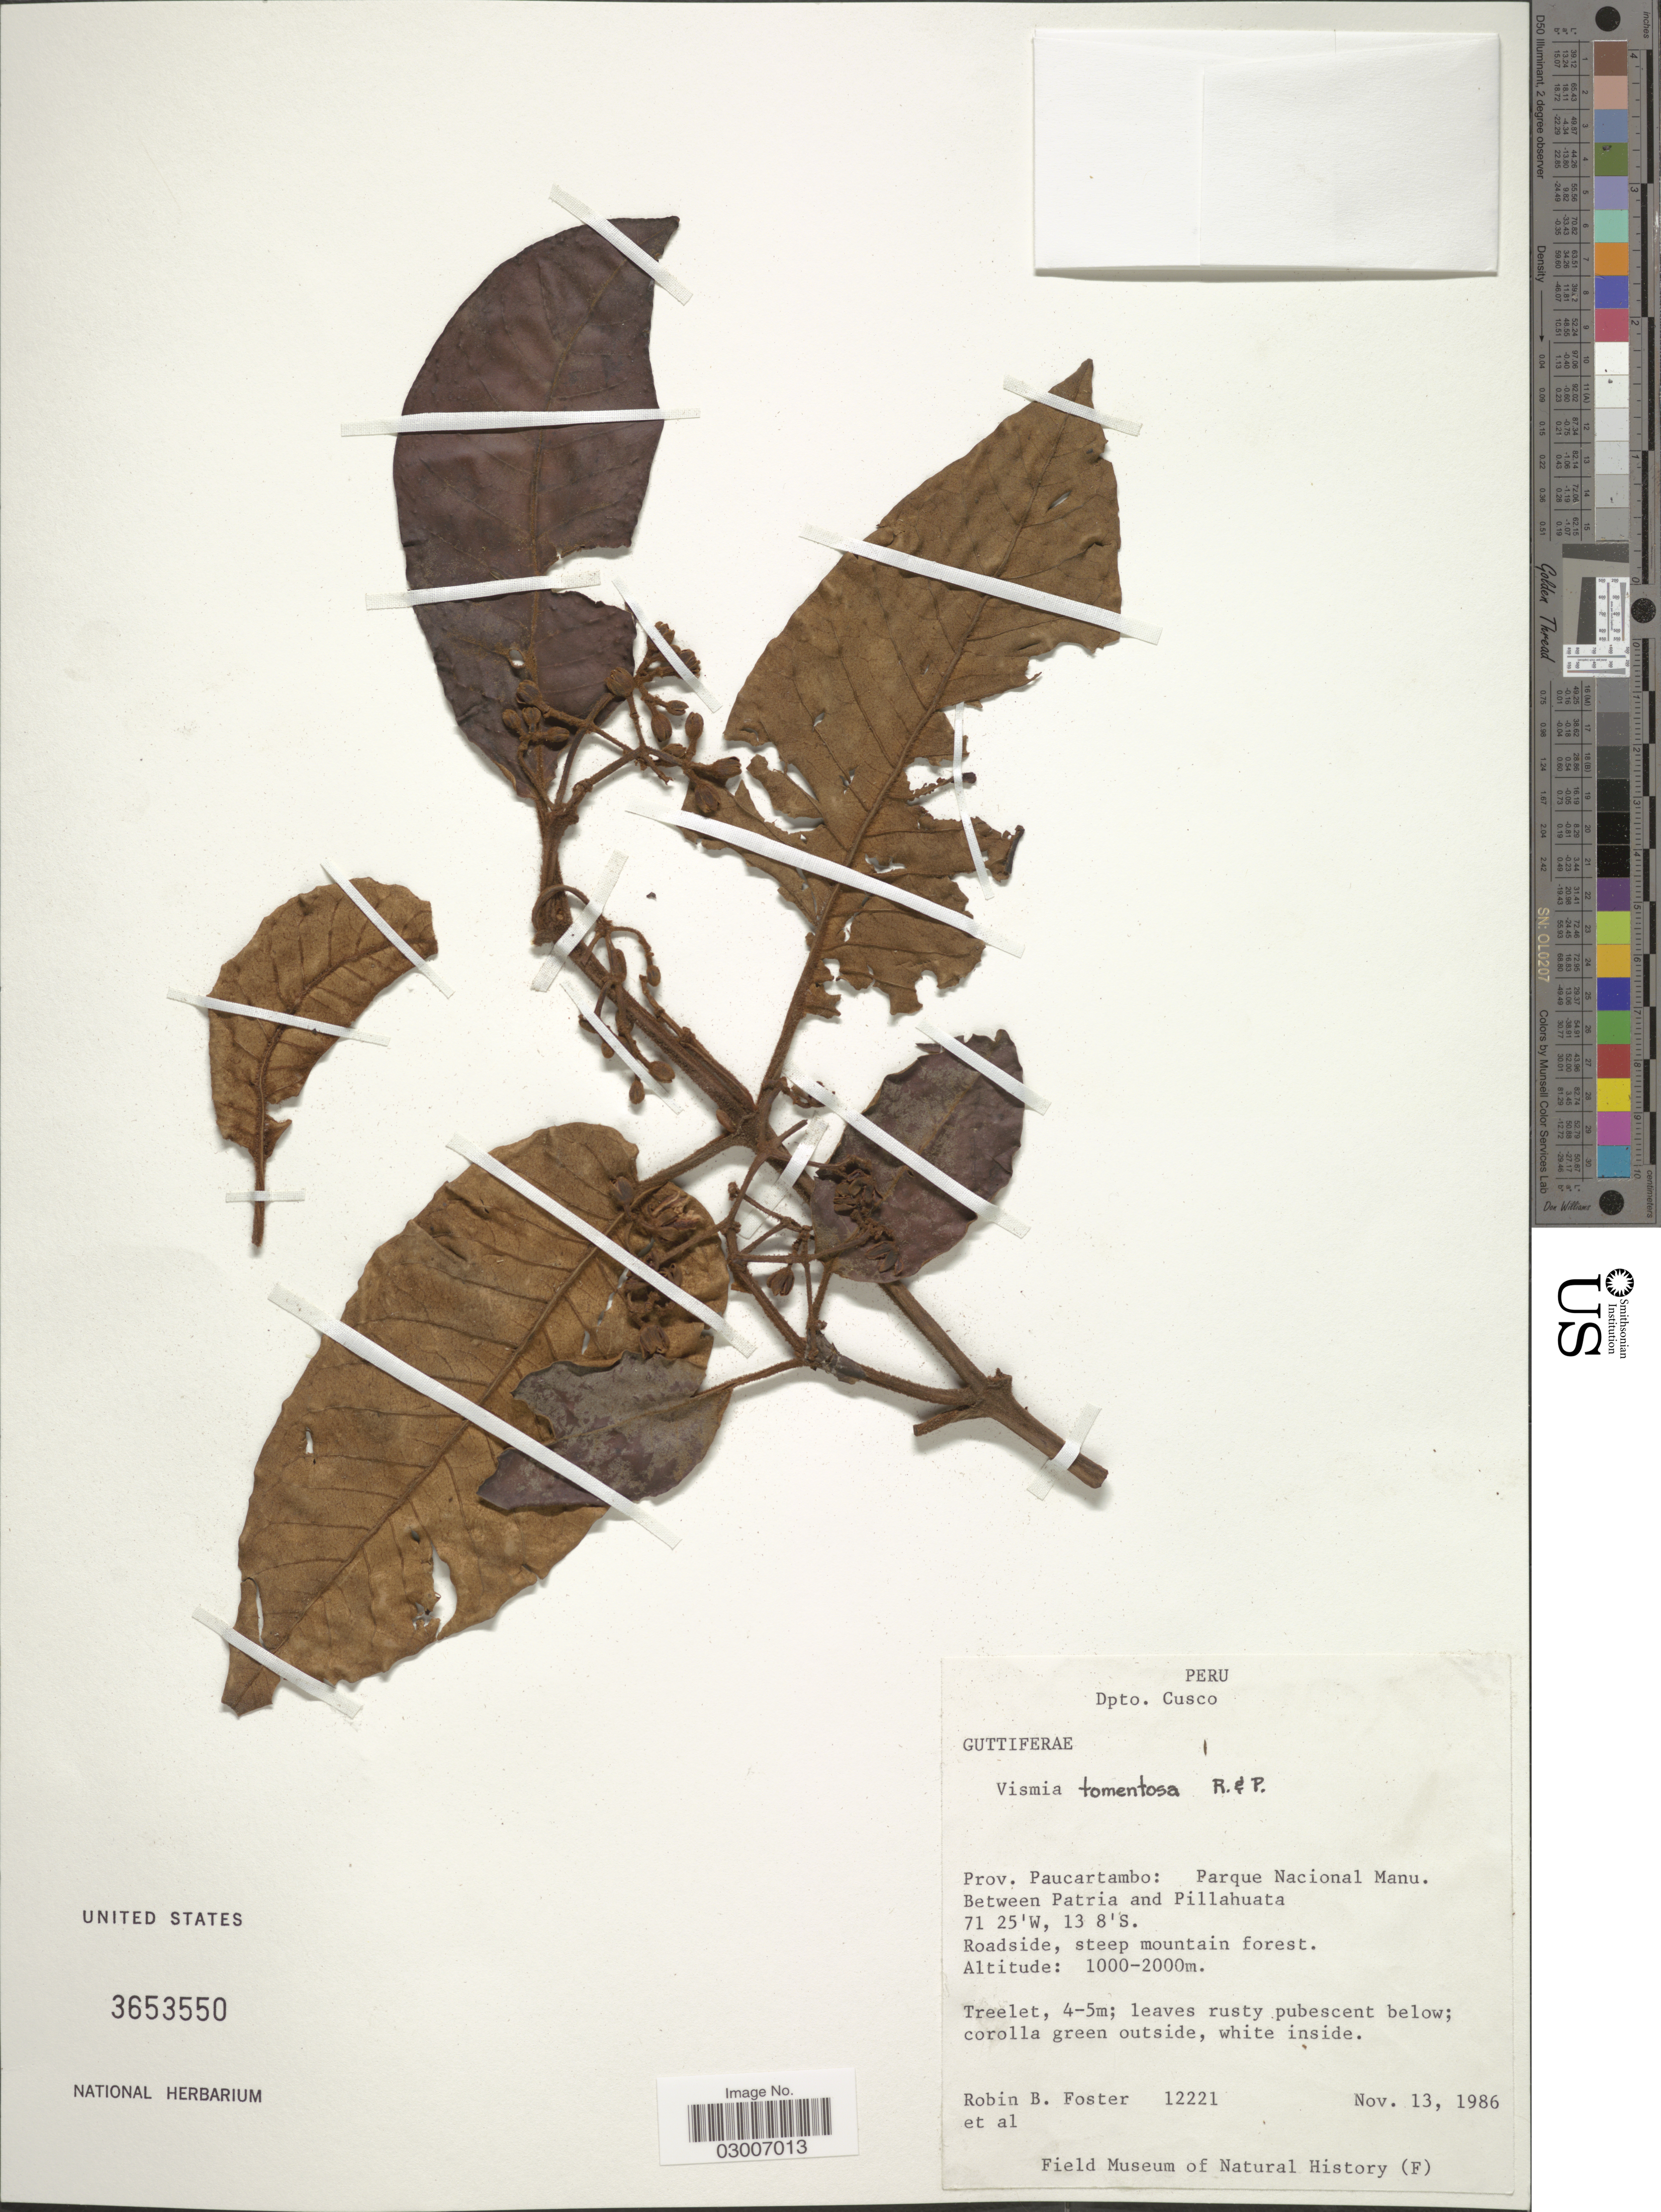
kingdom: Plantae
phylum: Tracheophyta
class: Magnoliopsida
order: Malpighiales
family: Hypericaceae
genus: Vismia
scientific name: Vismia tomentosa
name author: Ruiz & Pav.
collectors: R. B. Foster & et al.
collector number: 12221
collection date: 1986-11-13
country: Peru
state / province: Cusco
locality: Dpto. Cusco. Prov. Paucartambo: Parque Nacional Manu. Between Patria and Pillahuata.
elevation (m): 1000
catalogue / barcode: US 3653550